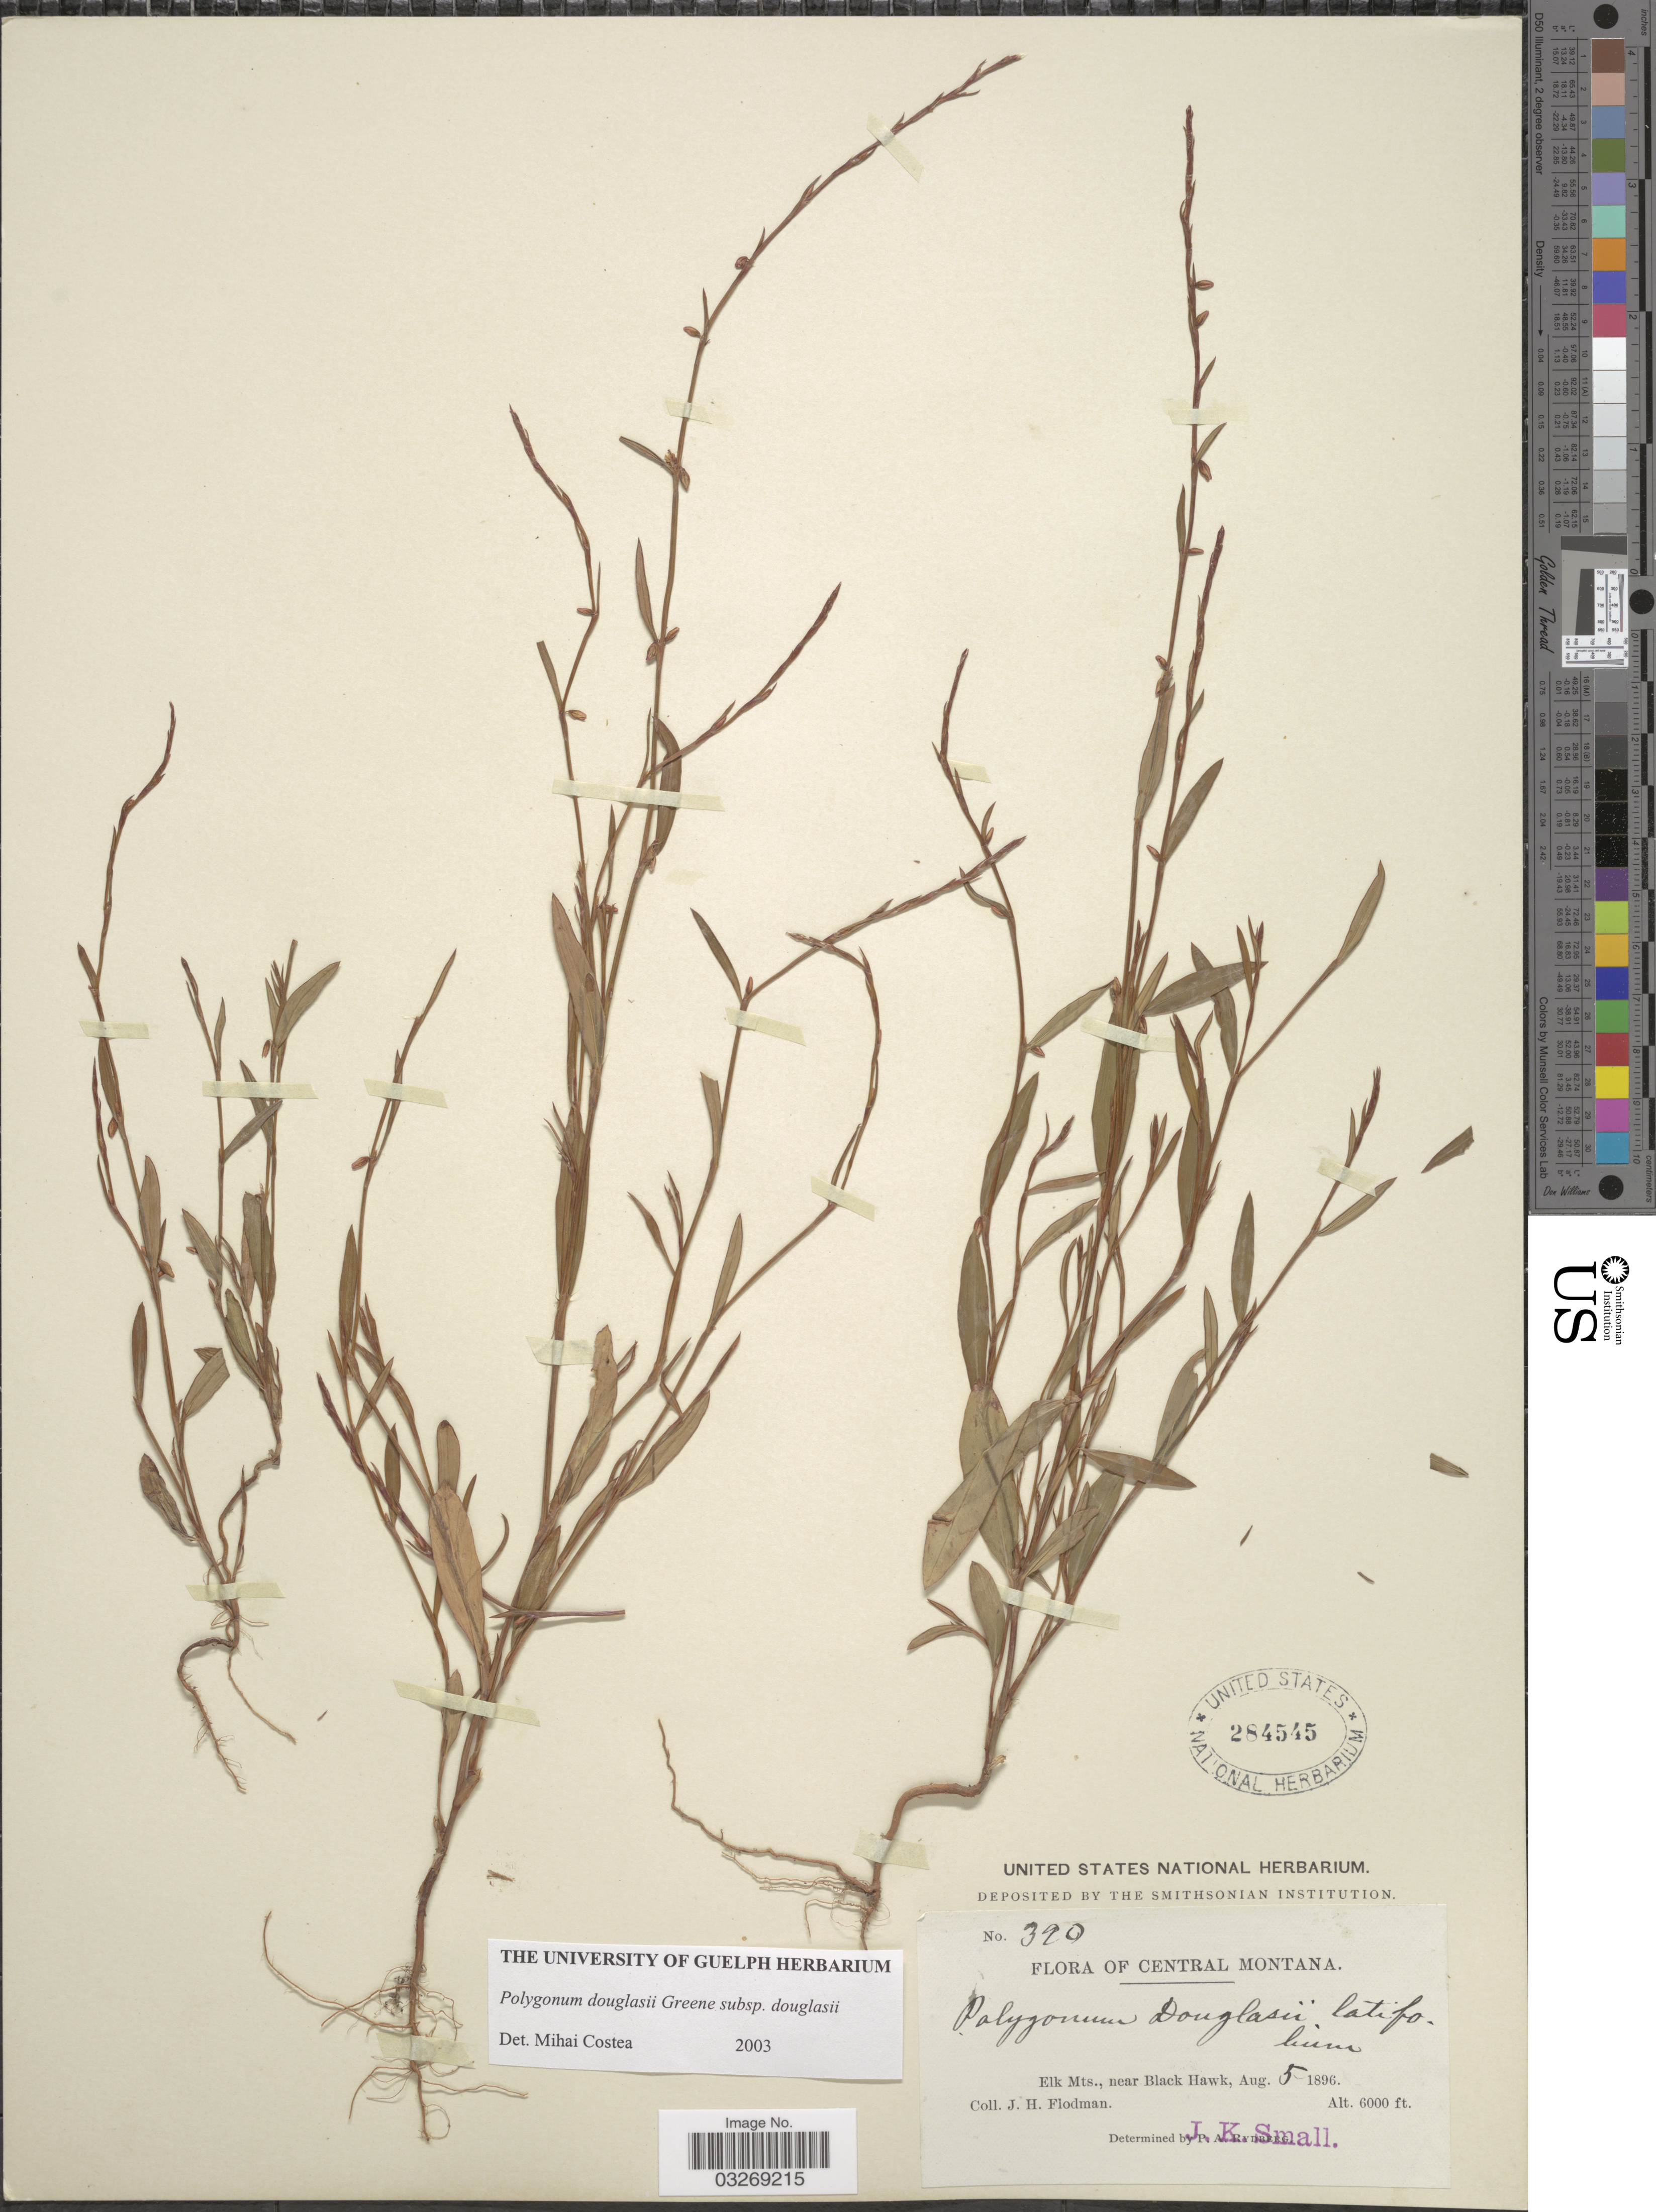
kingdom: Plantae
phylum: Tracheophyta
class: Magnoliopsida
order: Caryophyllales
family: Polygonaceae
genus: Polygonum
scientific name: Polygonum douglasii subsp. douglasii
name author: Greene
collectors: J. Flodman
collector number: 390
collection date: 1896-08-05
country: United States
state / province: Montana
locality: Central Montana. Elk Mts., near Black Hawk.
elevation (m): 1829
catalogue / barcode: US 284545